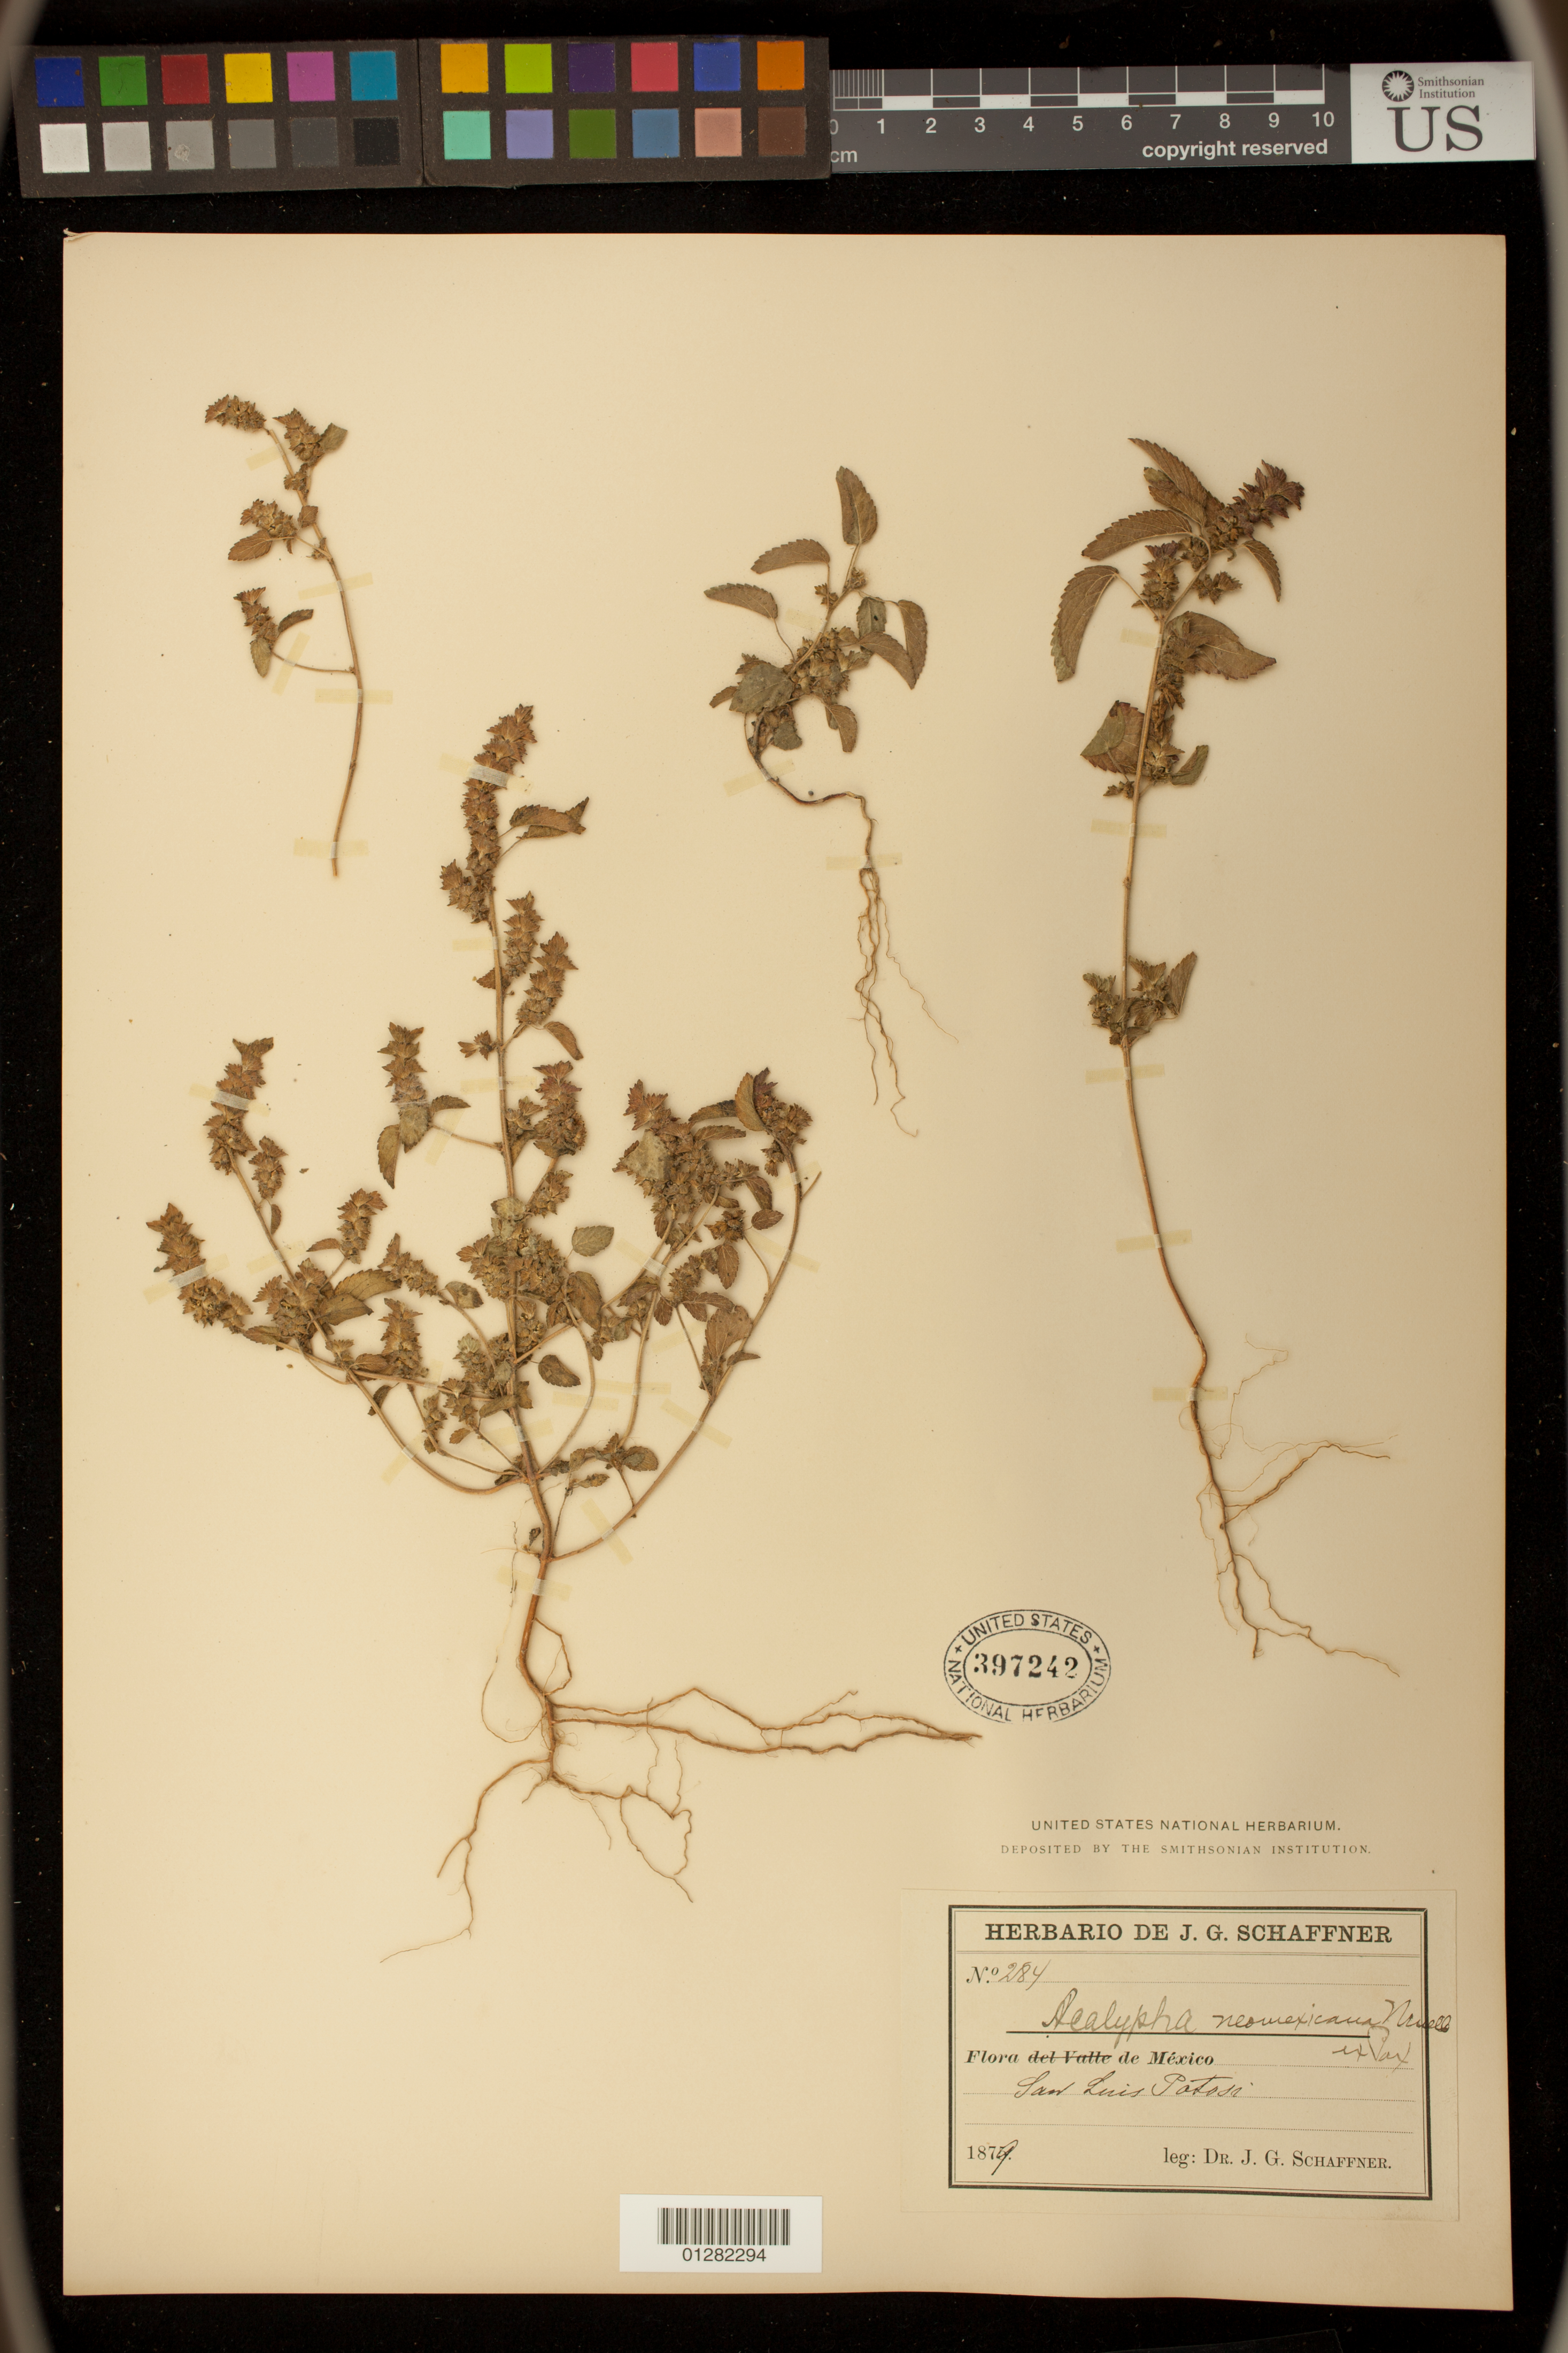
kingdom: Plantae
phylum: Tracheophyta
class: Magnoliopsida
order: Malpighiales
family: Euphorbiaceae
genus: Acalypha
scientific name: Acalypha neomexicana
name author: Müll. Arg.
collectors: D. E. Breedlove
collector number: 284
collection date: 1879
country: Mexico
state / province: San Luis Potosí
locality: San Luis Potosí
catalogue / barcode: US 397242